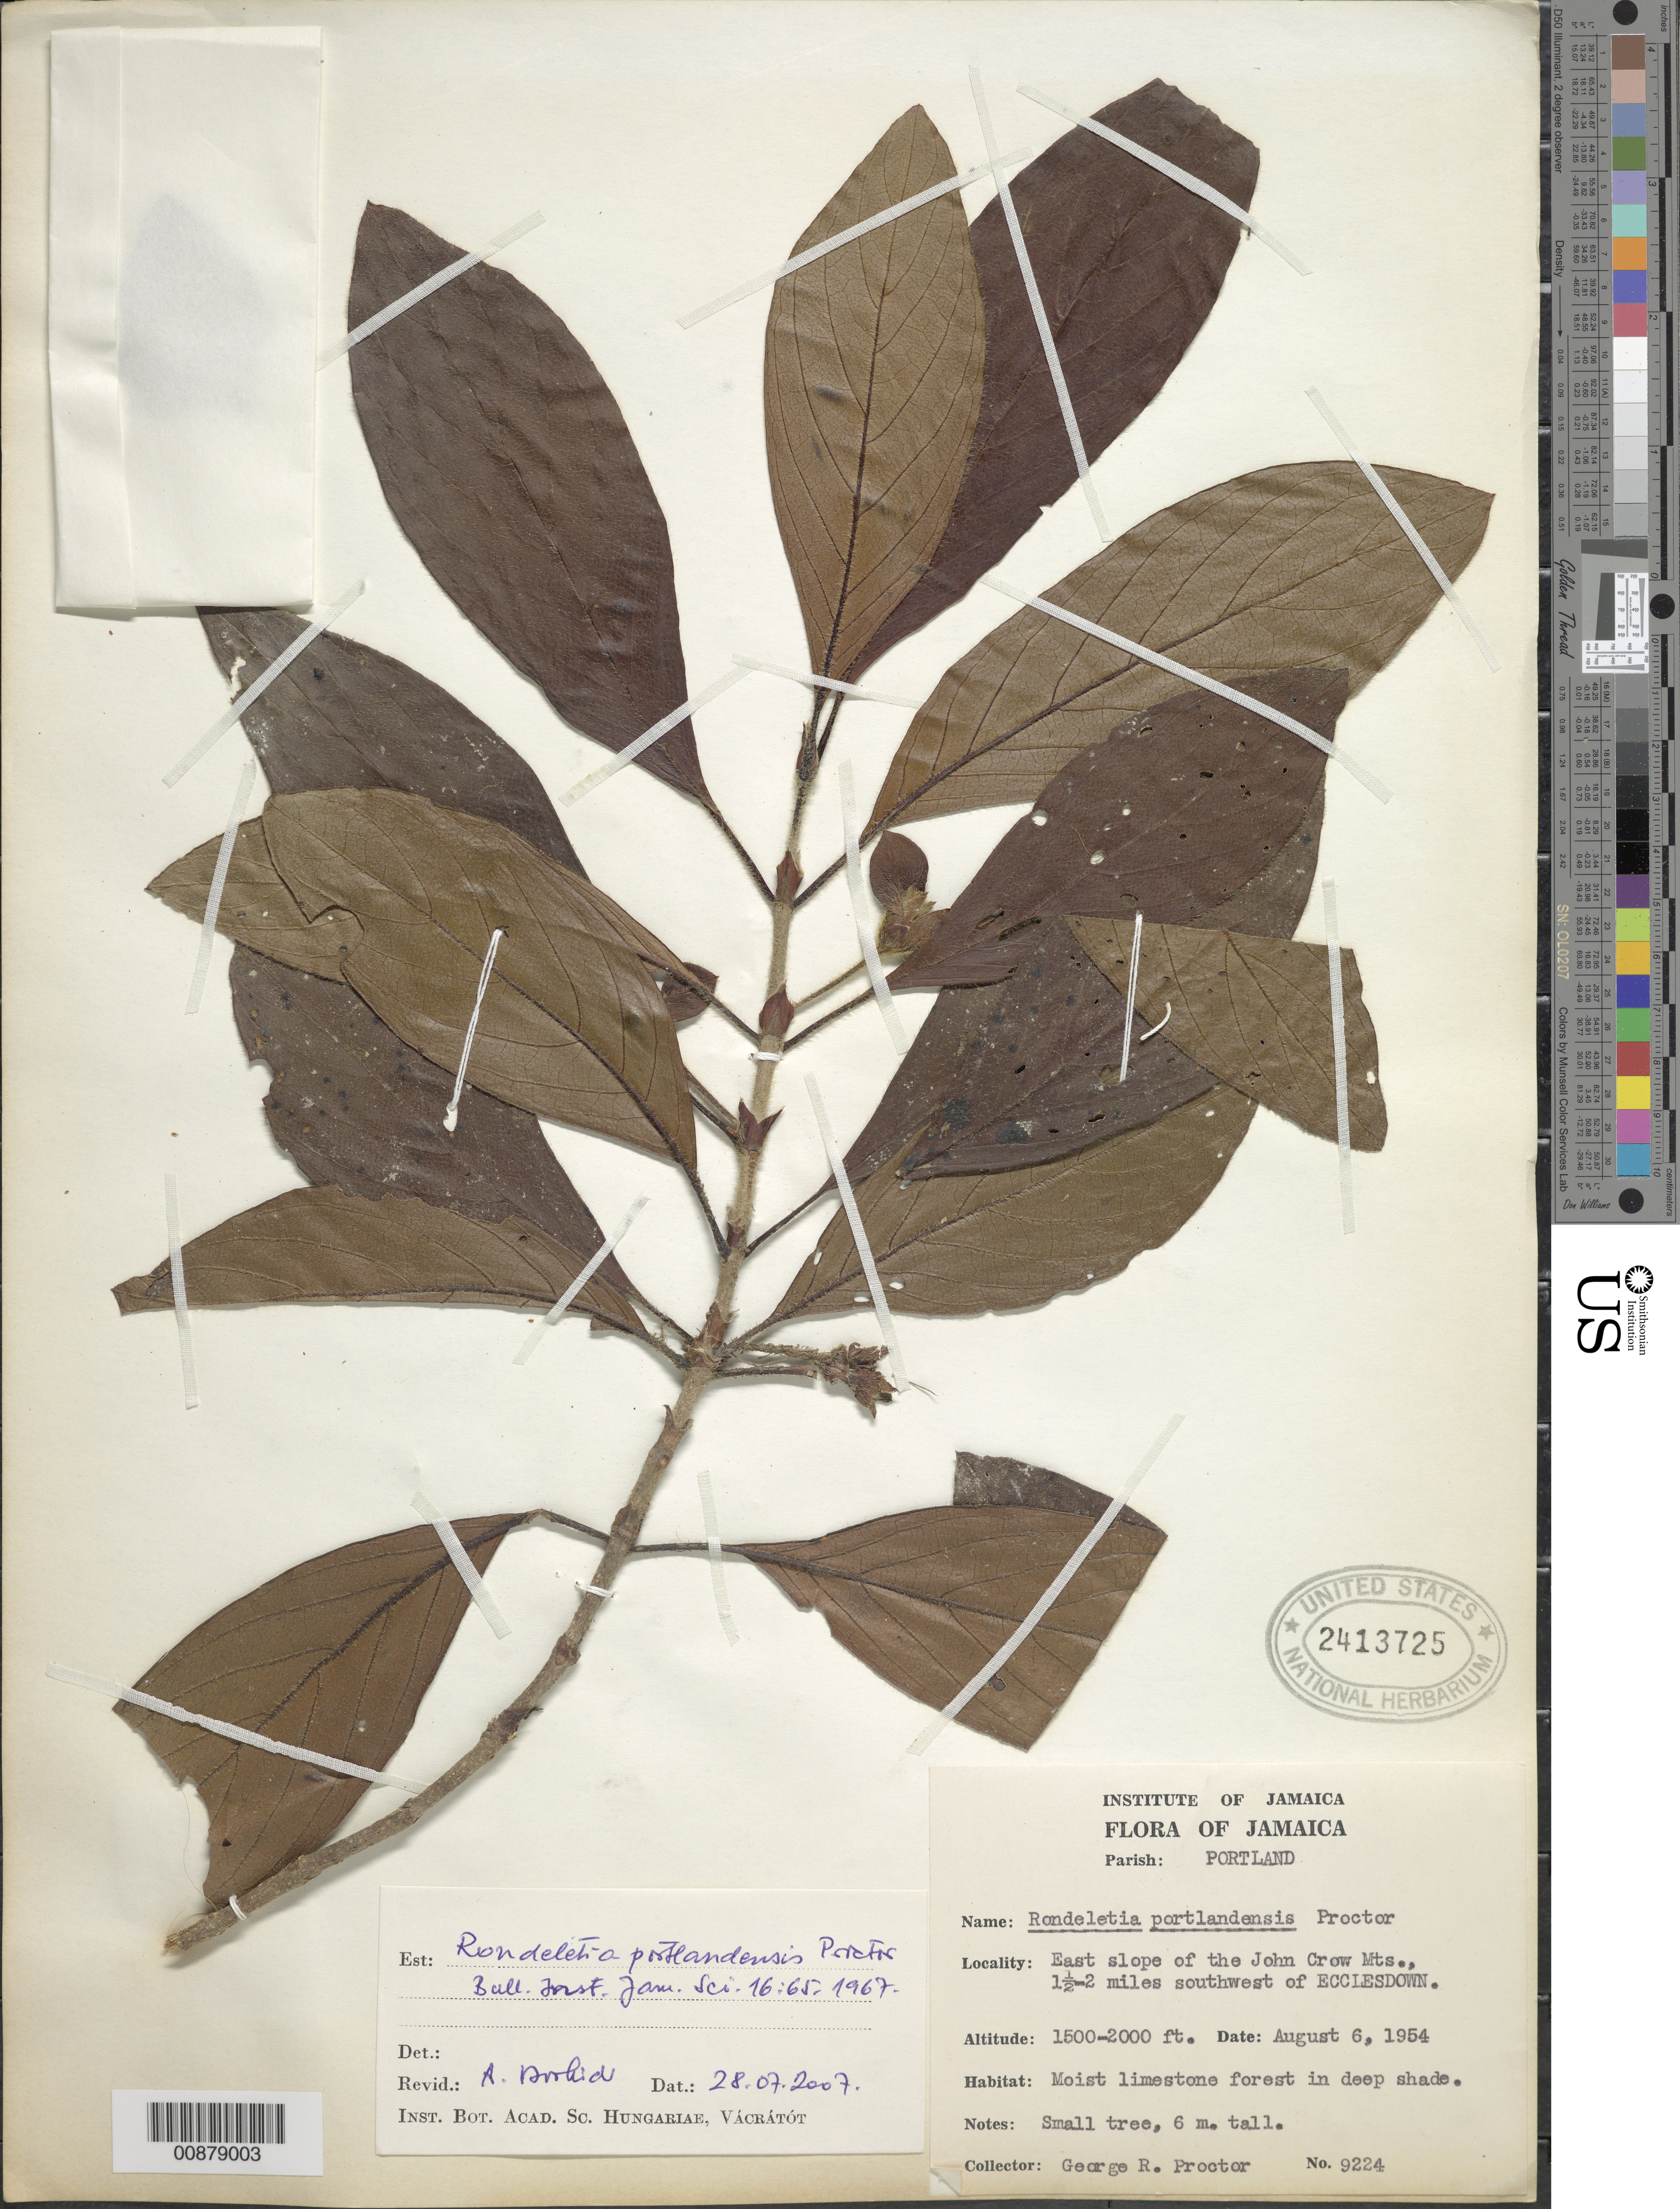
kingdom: Plantae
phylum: Tracheophyta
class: Magnoliopsida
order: Gentianales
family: Rubiaceae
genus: Rondeletia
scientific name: Rondeletia portlandensis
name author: Proctor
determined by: Borhidi, Attila L.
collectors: G. R. Proctor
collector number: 9224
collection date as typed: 06 Aug 1954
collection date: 1954-08-06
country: Jamaica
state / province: Portland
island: Jamaica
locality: East slope of the John Crow Mts., 1.5-2 mi. SW of Ecclesdown.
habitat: Moist limestone forest in deep shade.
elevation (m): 457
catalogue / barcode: US 2413725